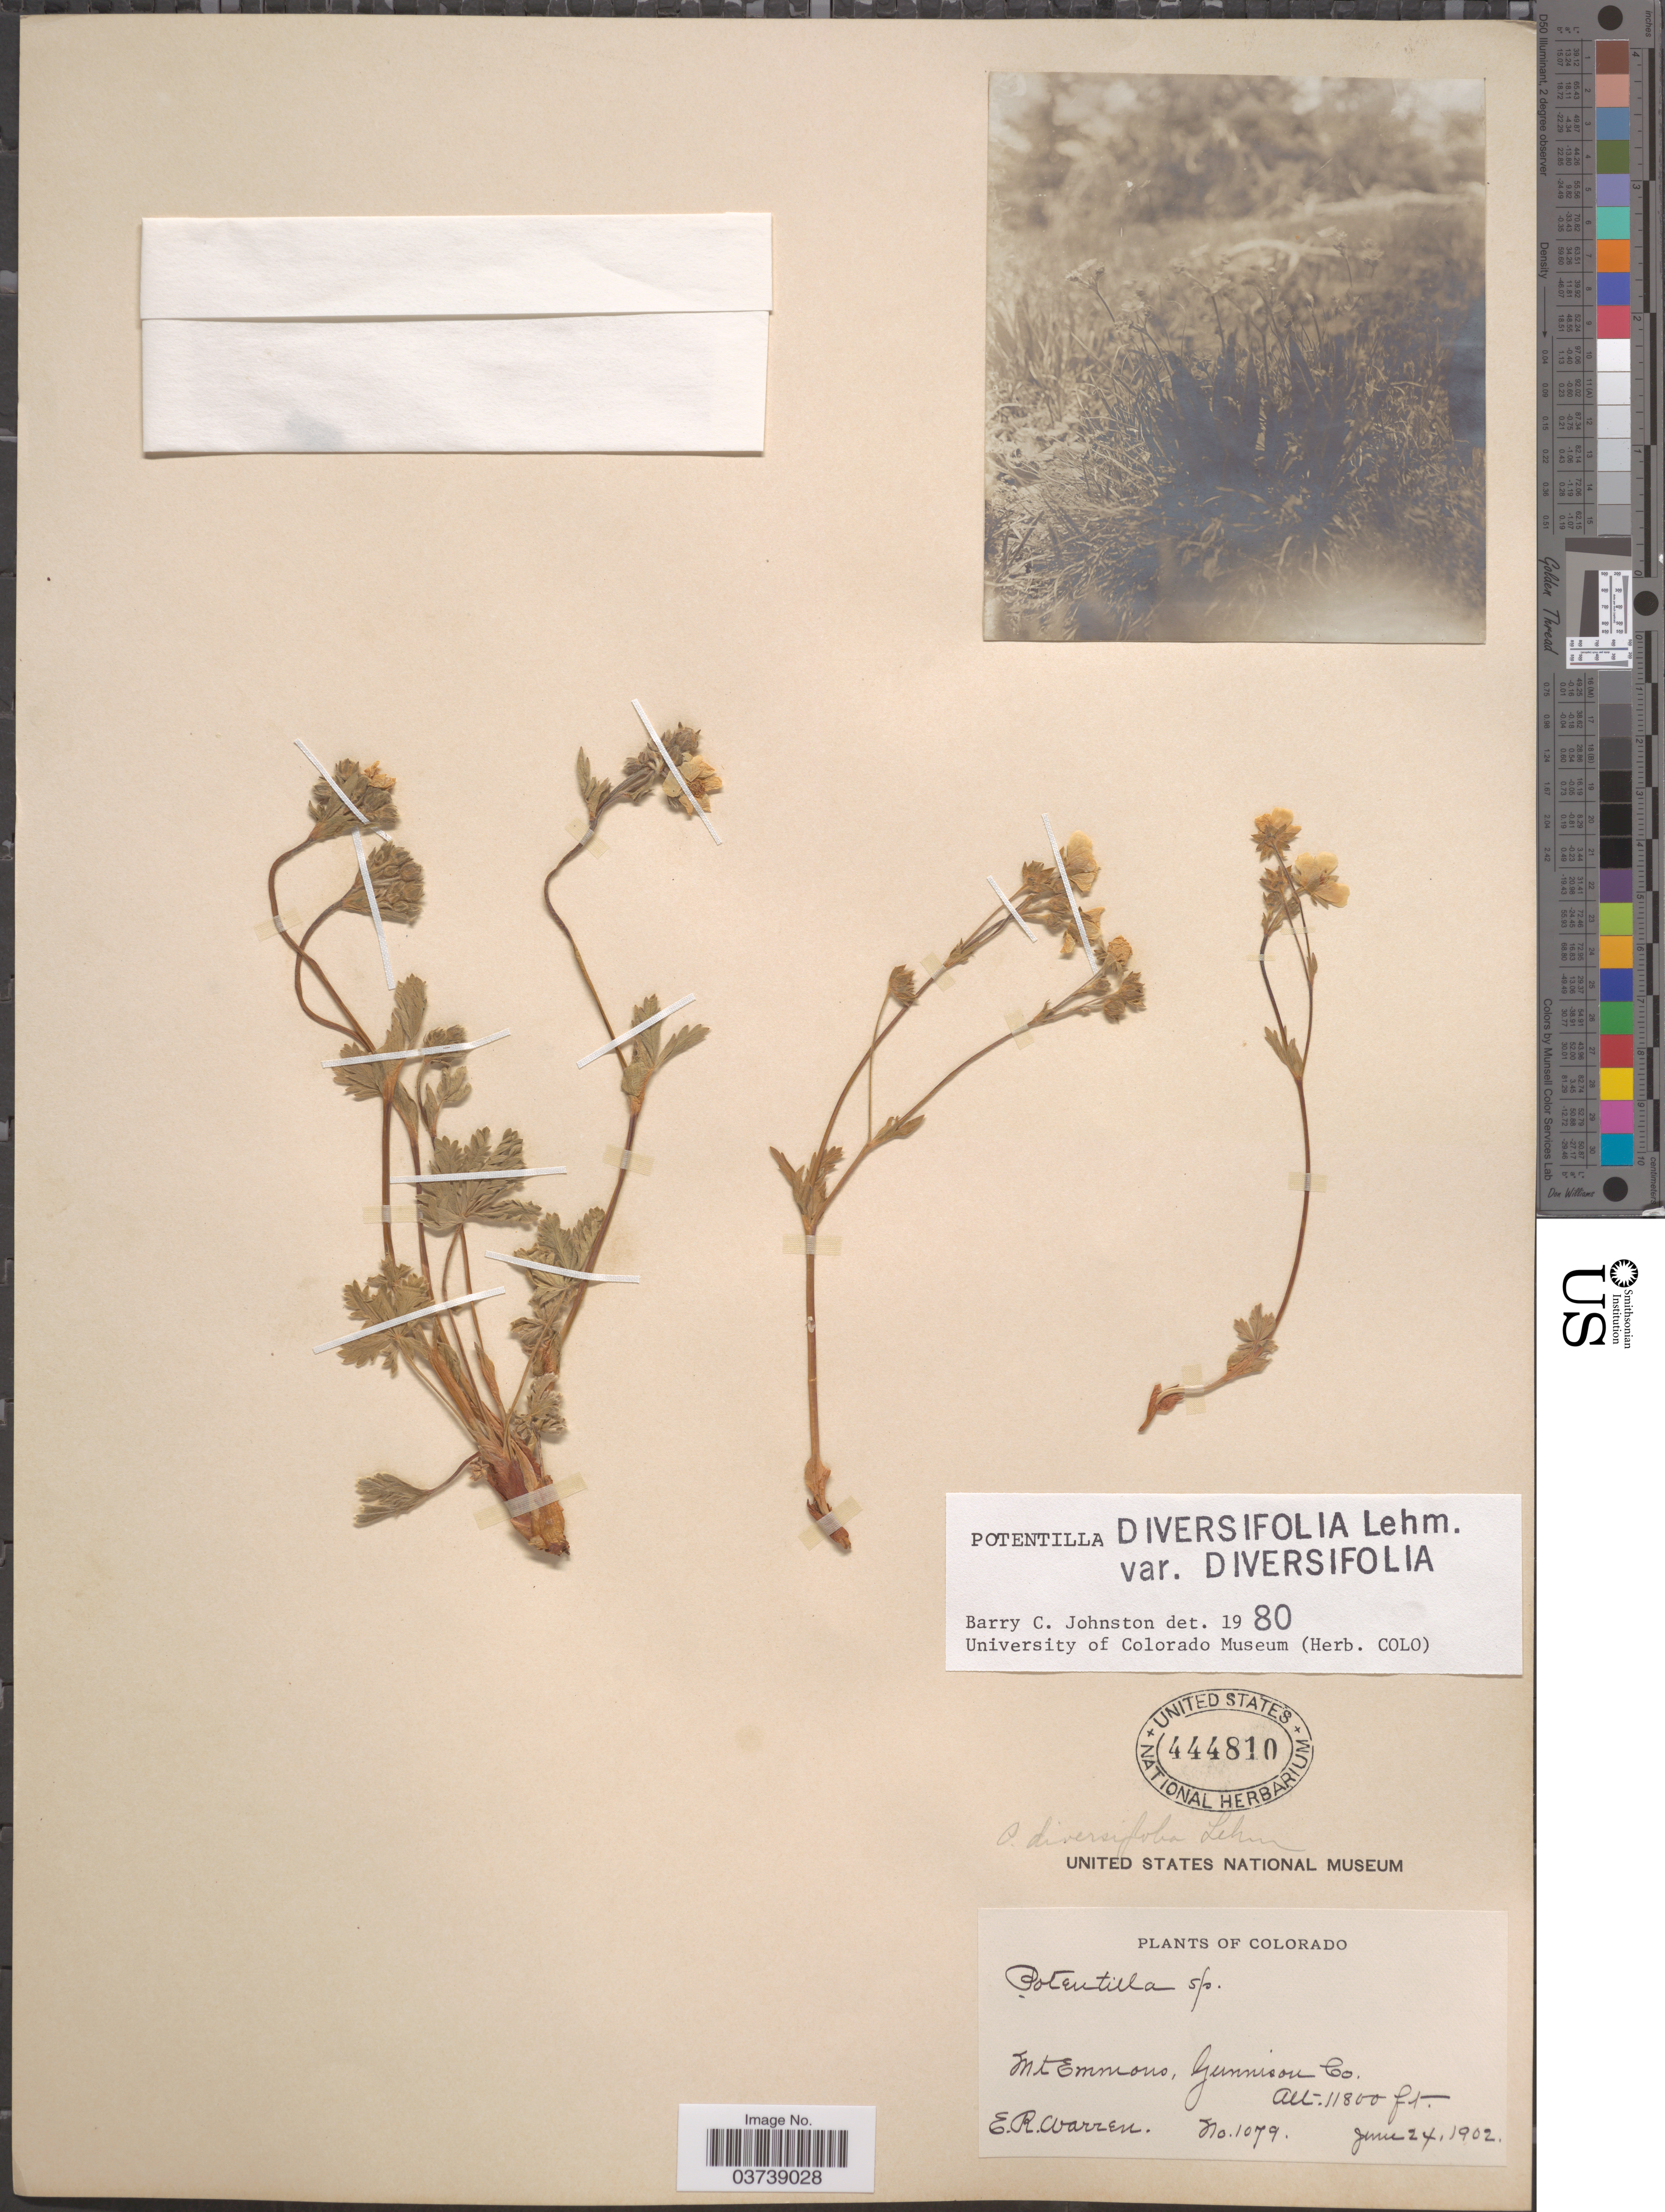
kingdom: Plantae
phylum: Tracheophyta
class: Magnoliopsida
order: Rosales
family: Rosaceae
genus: Potentilla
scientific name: Potentilla diversifolia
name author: Lehm.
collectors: E. Warren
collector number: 1079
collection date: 1902-06-24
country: United States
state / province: Colorado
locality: Mt Emmons, Gunnison Co.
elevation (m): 3597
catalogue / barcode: US 444810